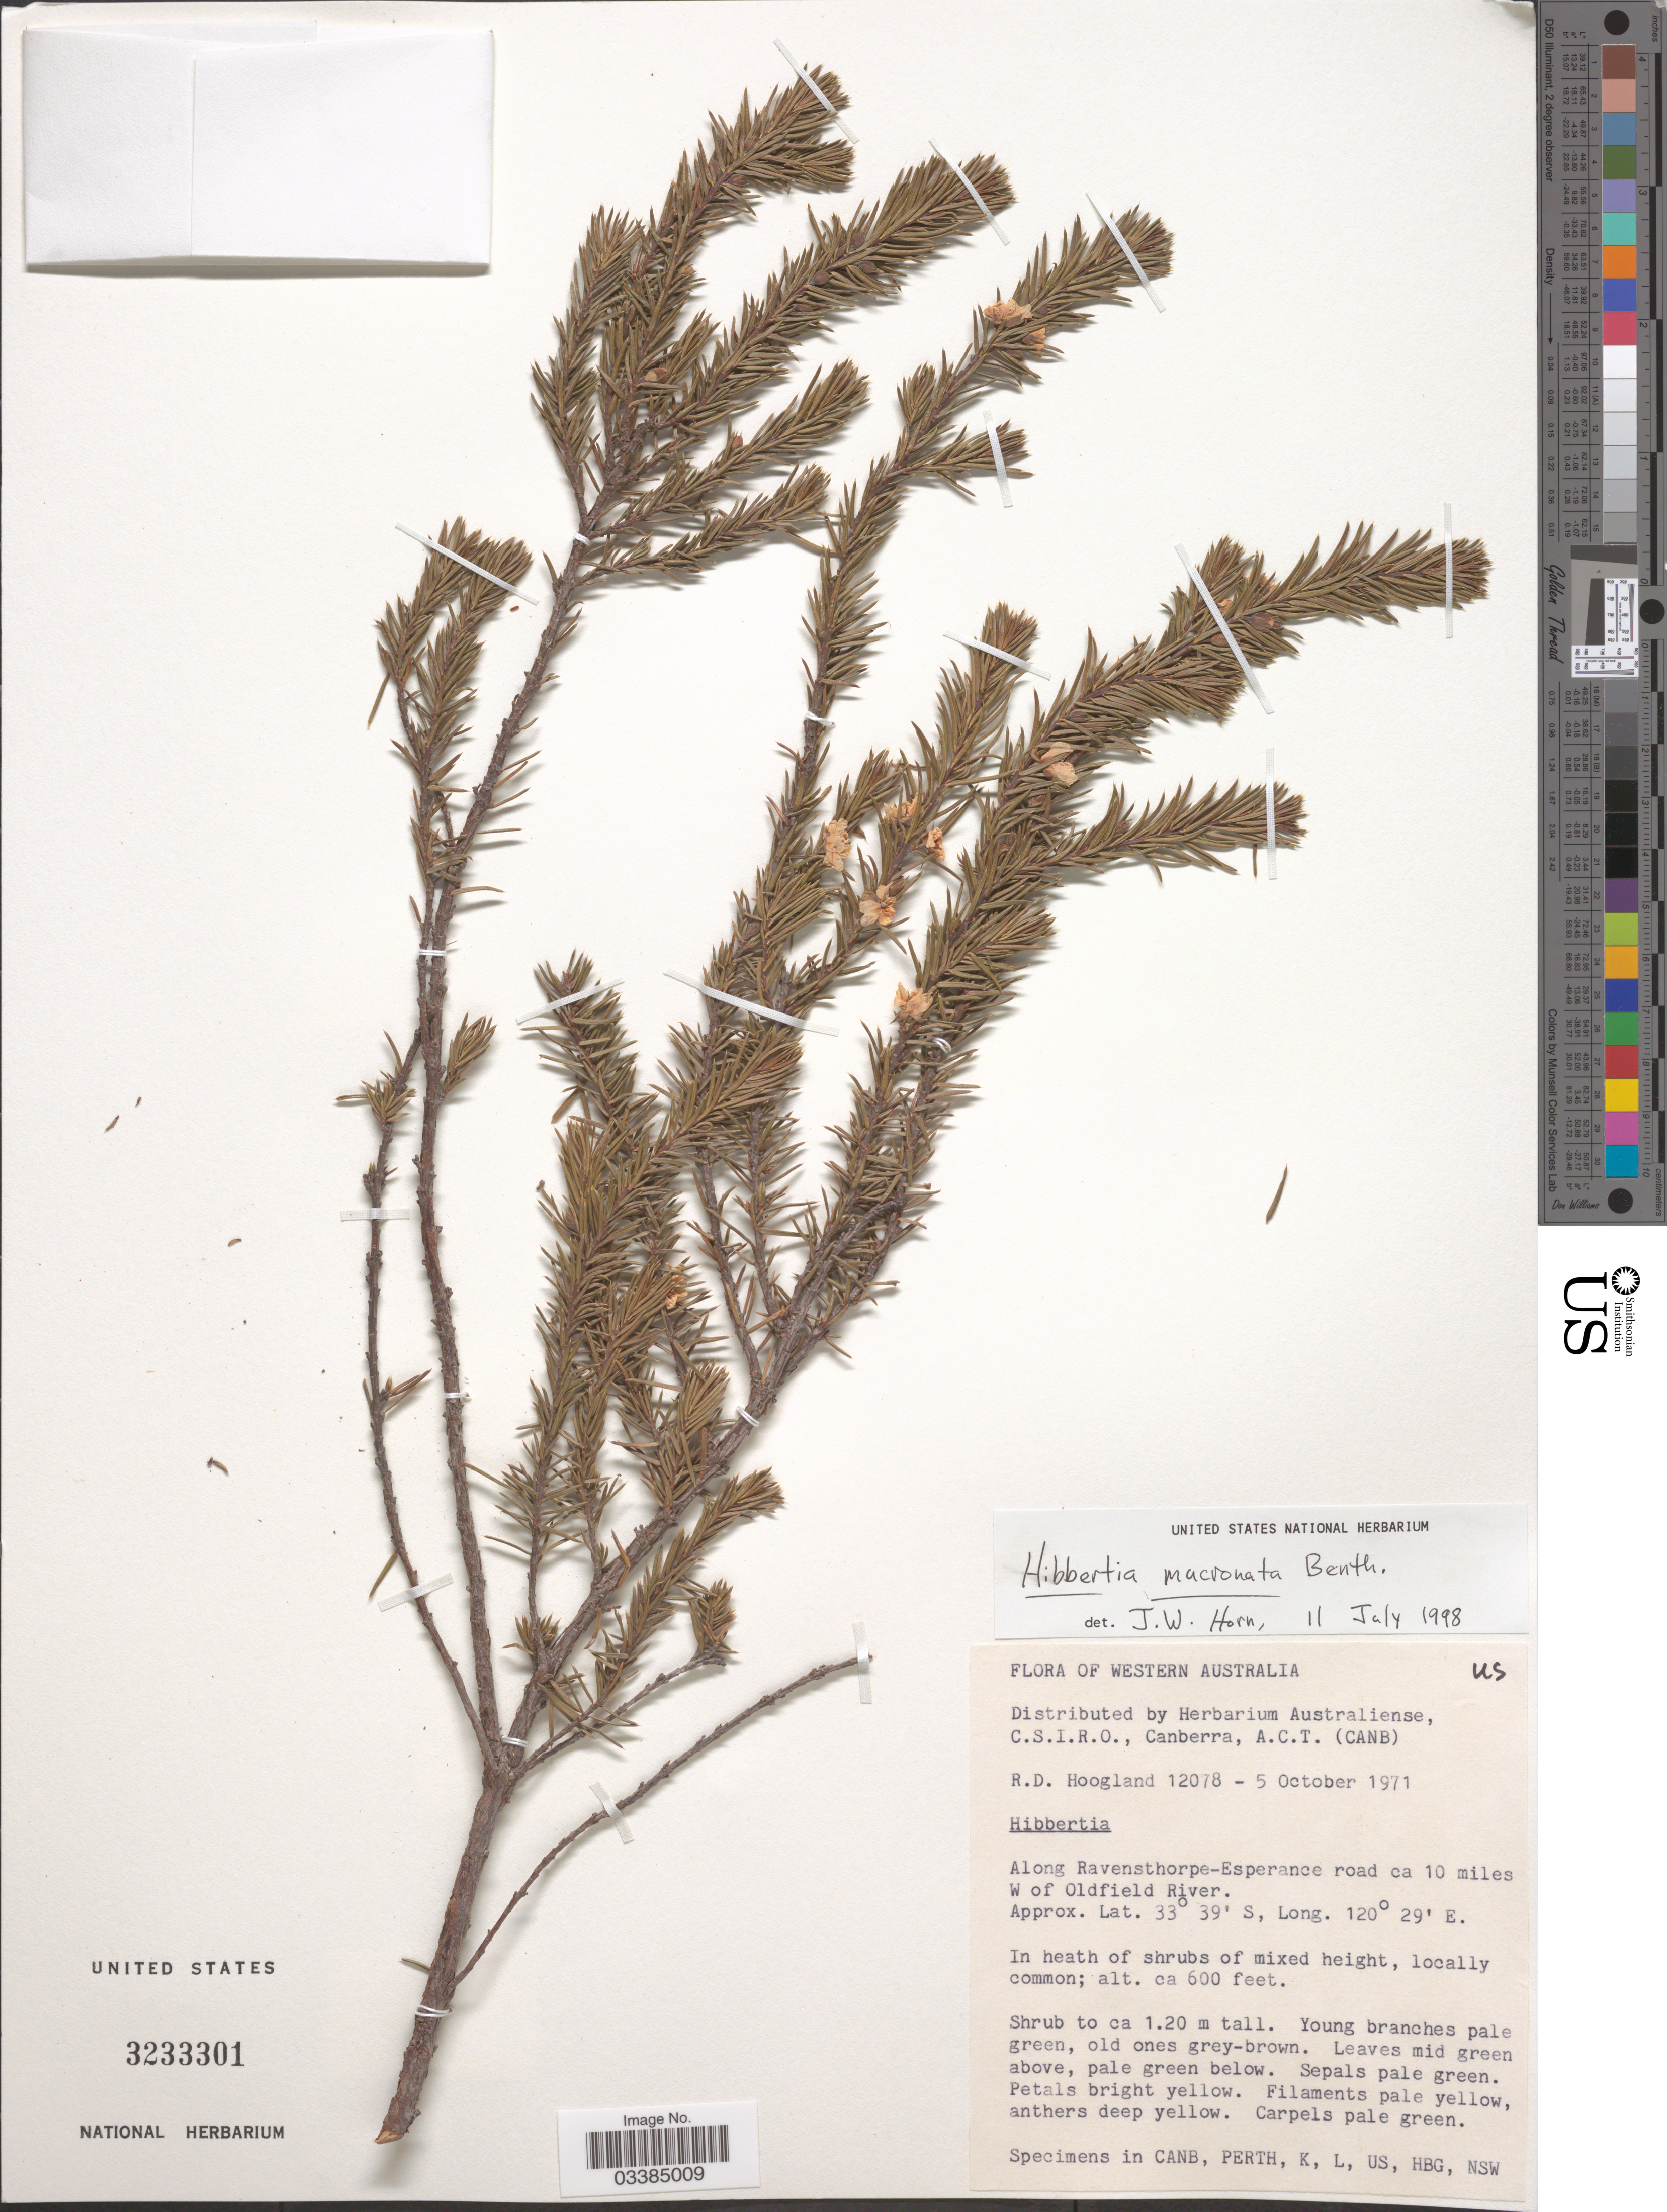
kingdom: Plantae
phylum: Tracheophyta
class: Magnoliopsida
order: Dilleniales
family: Dilleniaceae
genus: Hibbertia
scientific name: Hibbertia mucronata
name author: Benth.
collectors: R. D. Hoogland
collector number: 12078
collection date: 1971-10-05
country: Australia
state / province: Western Australia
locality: Along Ravensthorpe-Esperance road ca 10 miles W of Oldfield River.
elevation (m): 183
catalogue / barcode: US 3233301